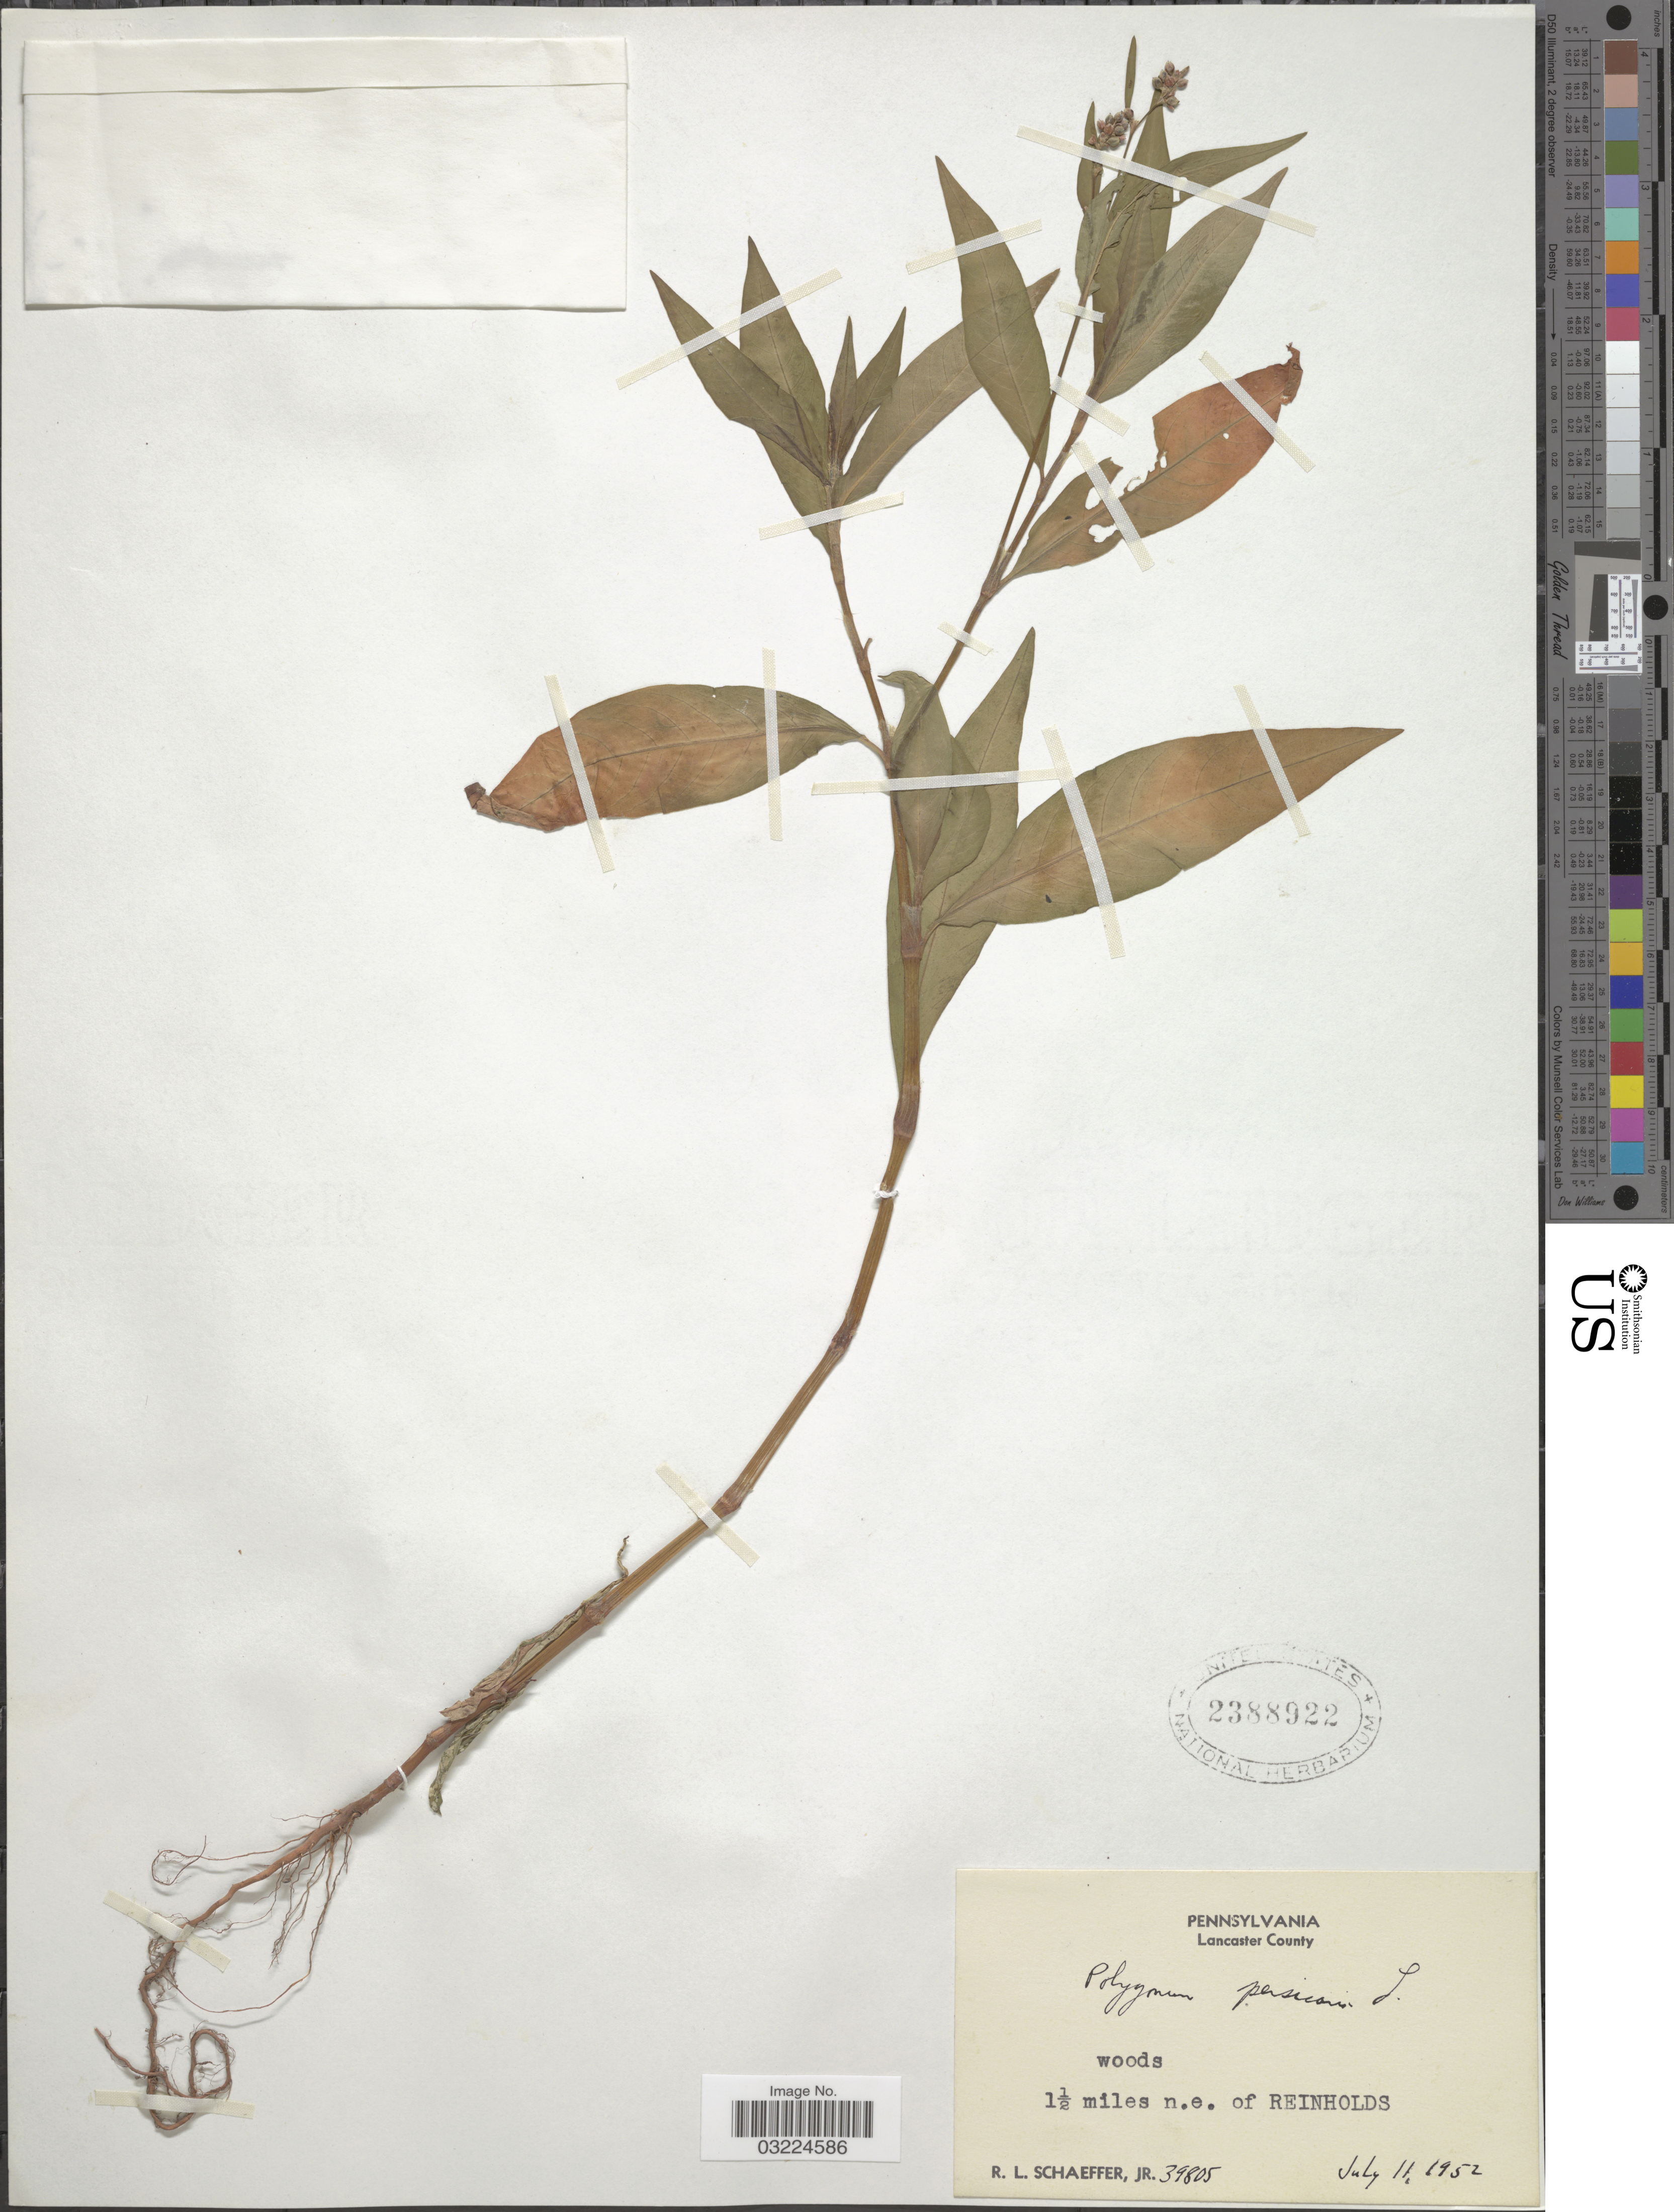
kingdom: Plantae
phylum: Tracheophyta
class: Magnoliopsida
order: Caryophyllales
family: Polygonaceae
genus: Persicaria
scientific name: Persicaria maculosa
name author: S.F. Gray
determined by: Atha, D. E.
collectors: R. L. Schaeffer Jr.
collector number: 39805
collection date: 1952-07-11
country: United States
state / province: Pennsylvania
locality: Lancaster County. 1½ miles n.e. of Reinholds.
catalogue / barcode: US 2388922